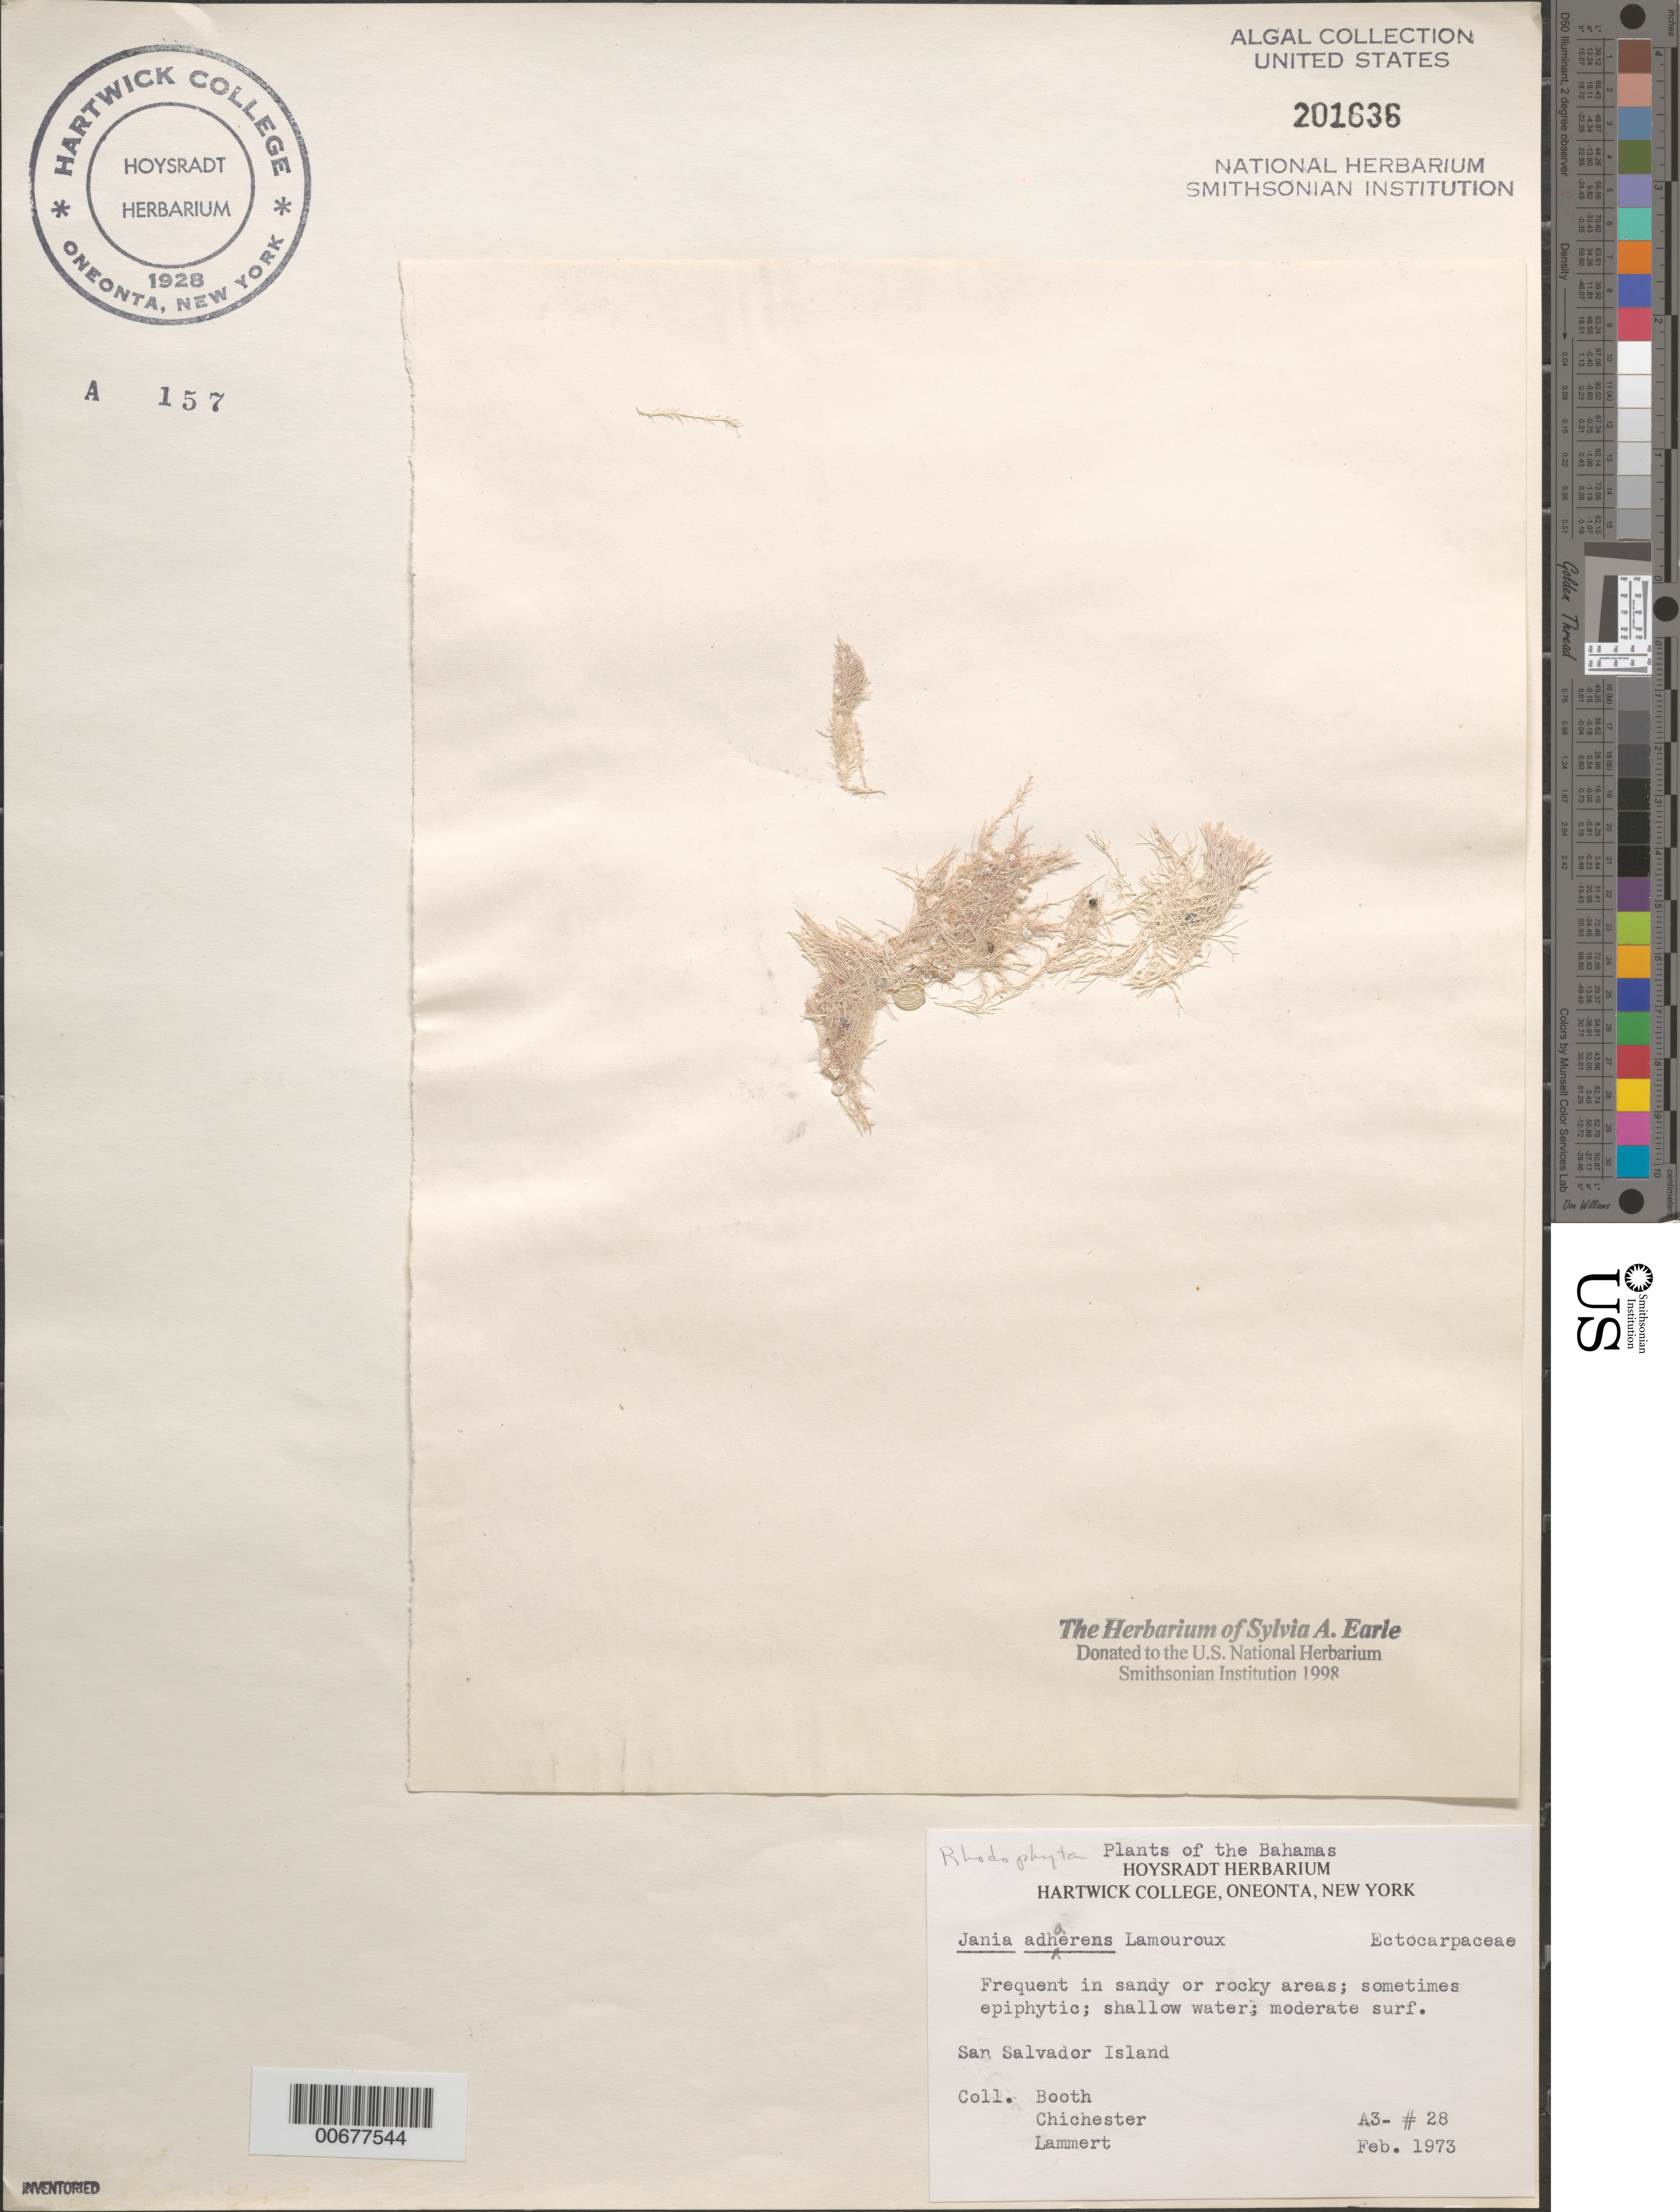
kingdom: Plantae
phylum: Rhodophyta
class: Florideophyceae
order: Corallinales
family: Corallinaceae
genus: Jania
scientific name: Jania pedunculatum var. adhaerens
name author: (J.V.Lamouroux) A.S.Harvey et al.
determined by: Algae name updating Project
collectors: -. Booth, -. Chichester & -. Lammert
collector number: A3 28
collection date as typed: Feb 1973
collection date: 1973-02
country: Bahamas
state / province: San Salvador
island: San Salvador Island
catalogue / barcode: US 201636